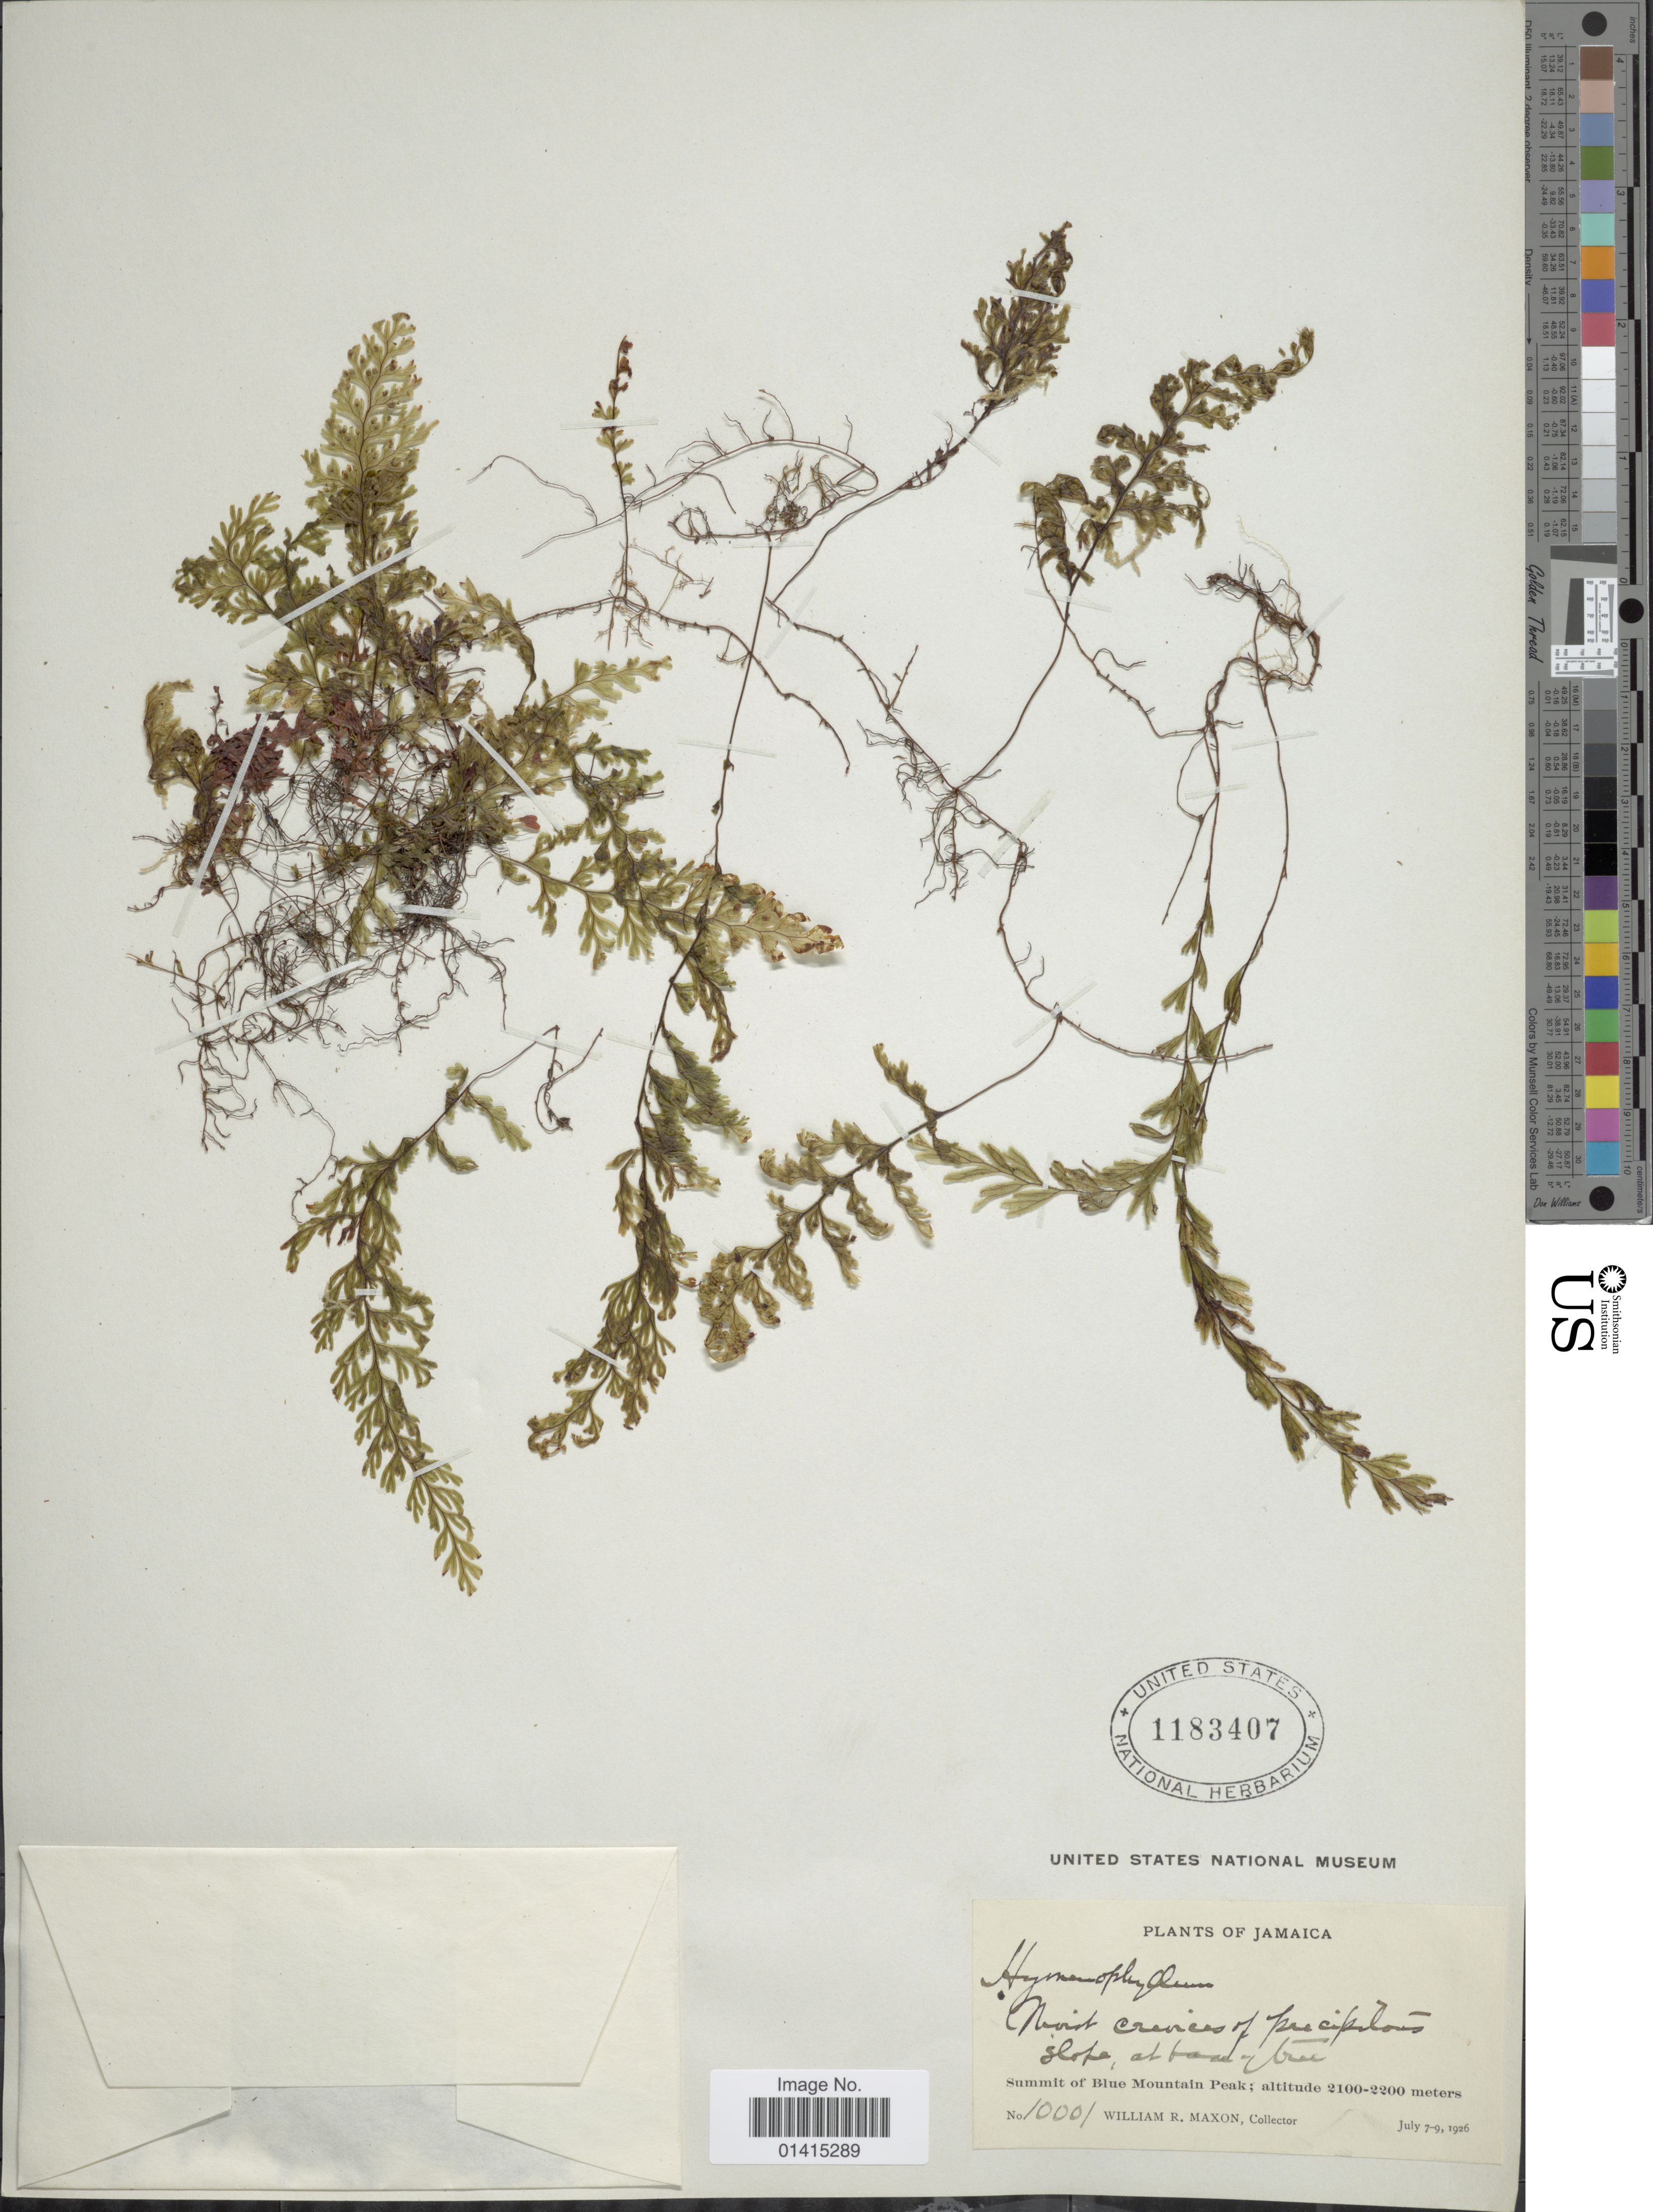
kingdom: Plantae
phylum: Tracheophyta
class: Polypodiopsida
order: Hymenophyllales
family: Hymenophyllaceae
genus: Hymenophyllum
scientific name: Hymenophyllum polyanthos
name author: (Sw.) Sw.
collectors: W. R. Maxon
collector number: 10001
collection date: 1926-07-07/1926-07-09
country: Jamaica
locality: Summit of Blue Mountain Peak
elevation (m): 2100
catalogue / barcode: US 1183407